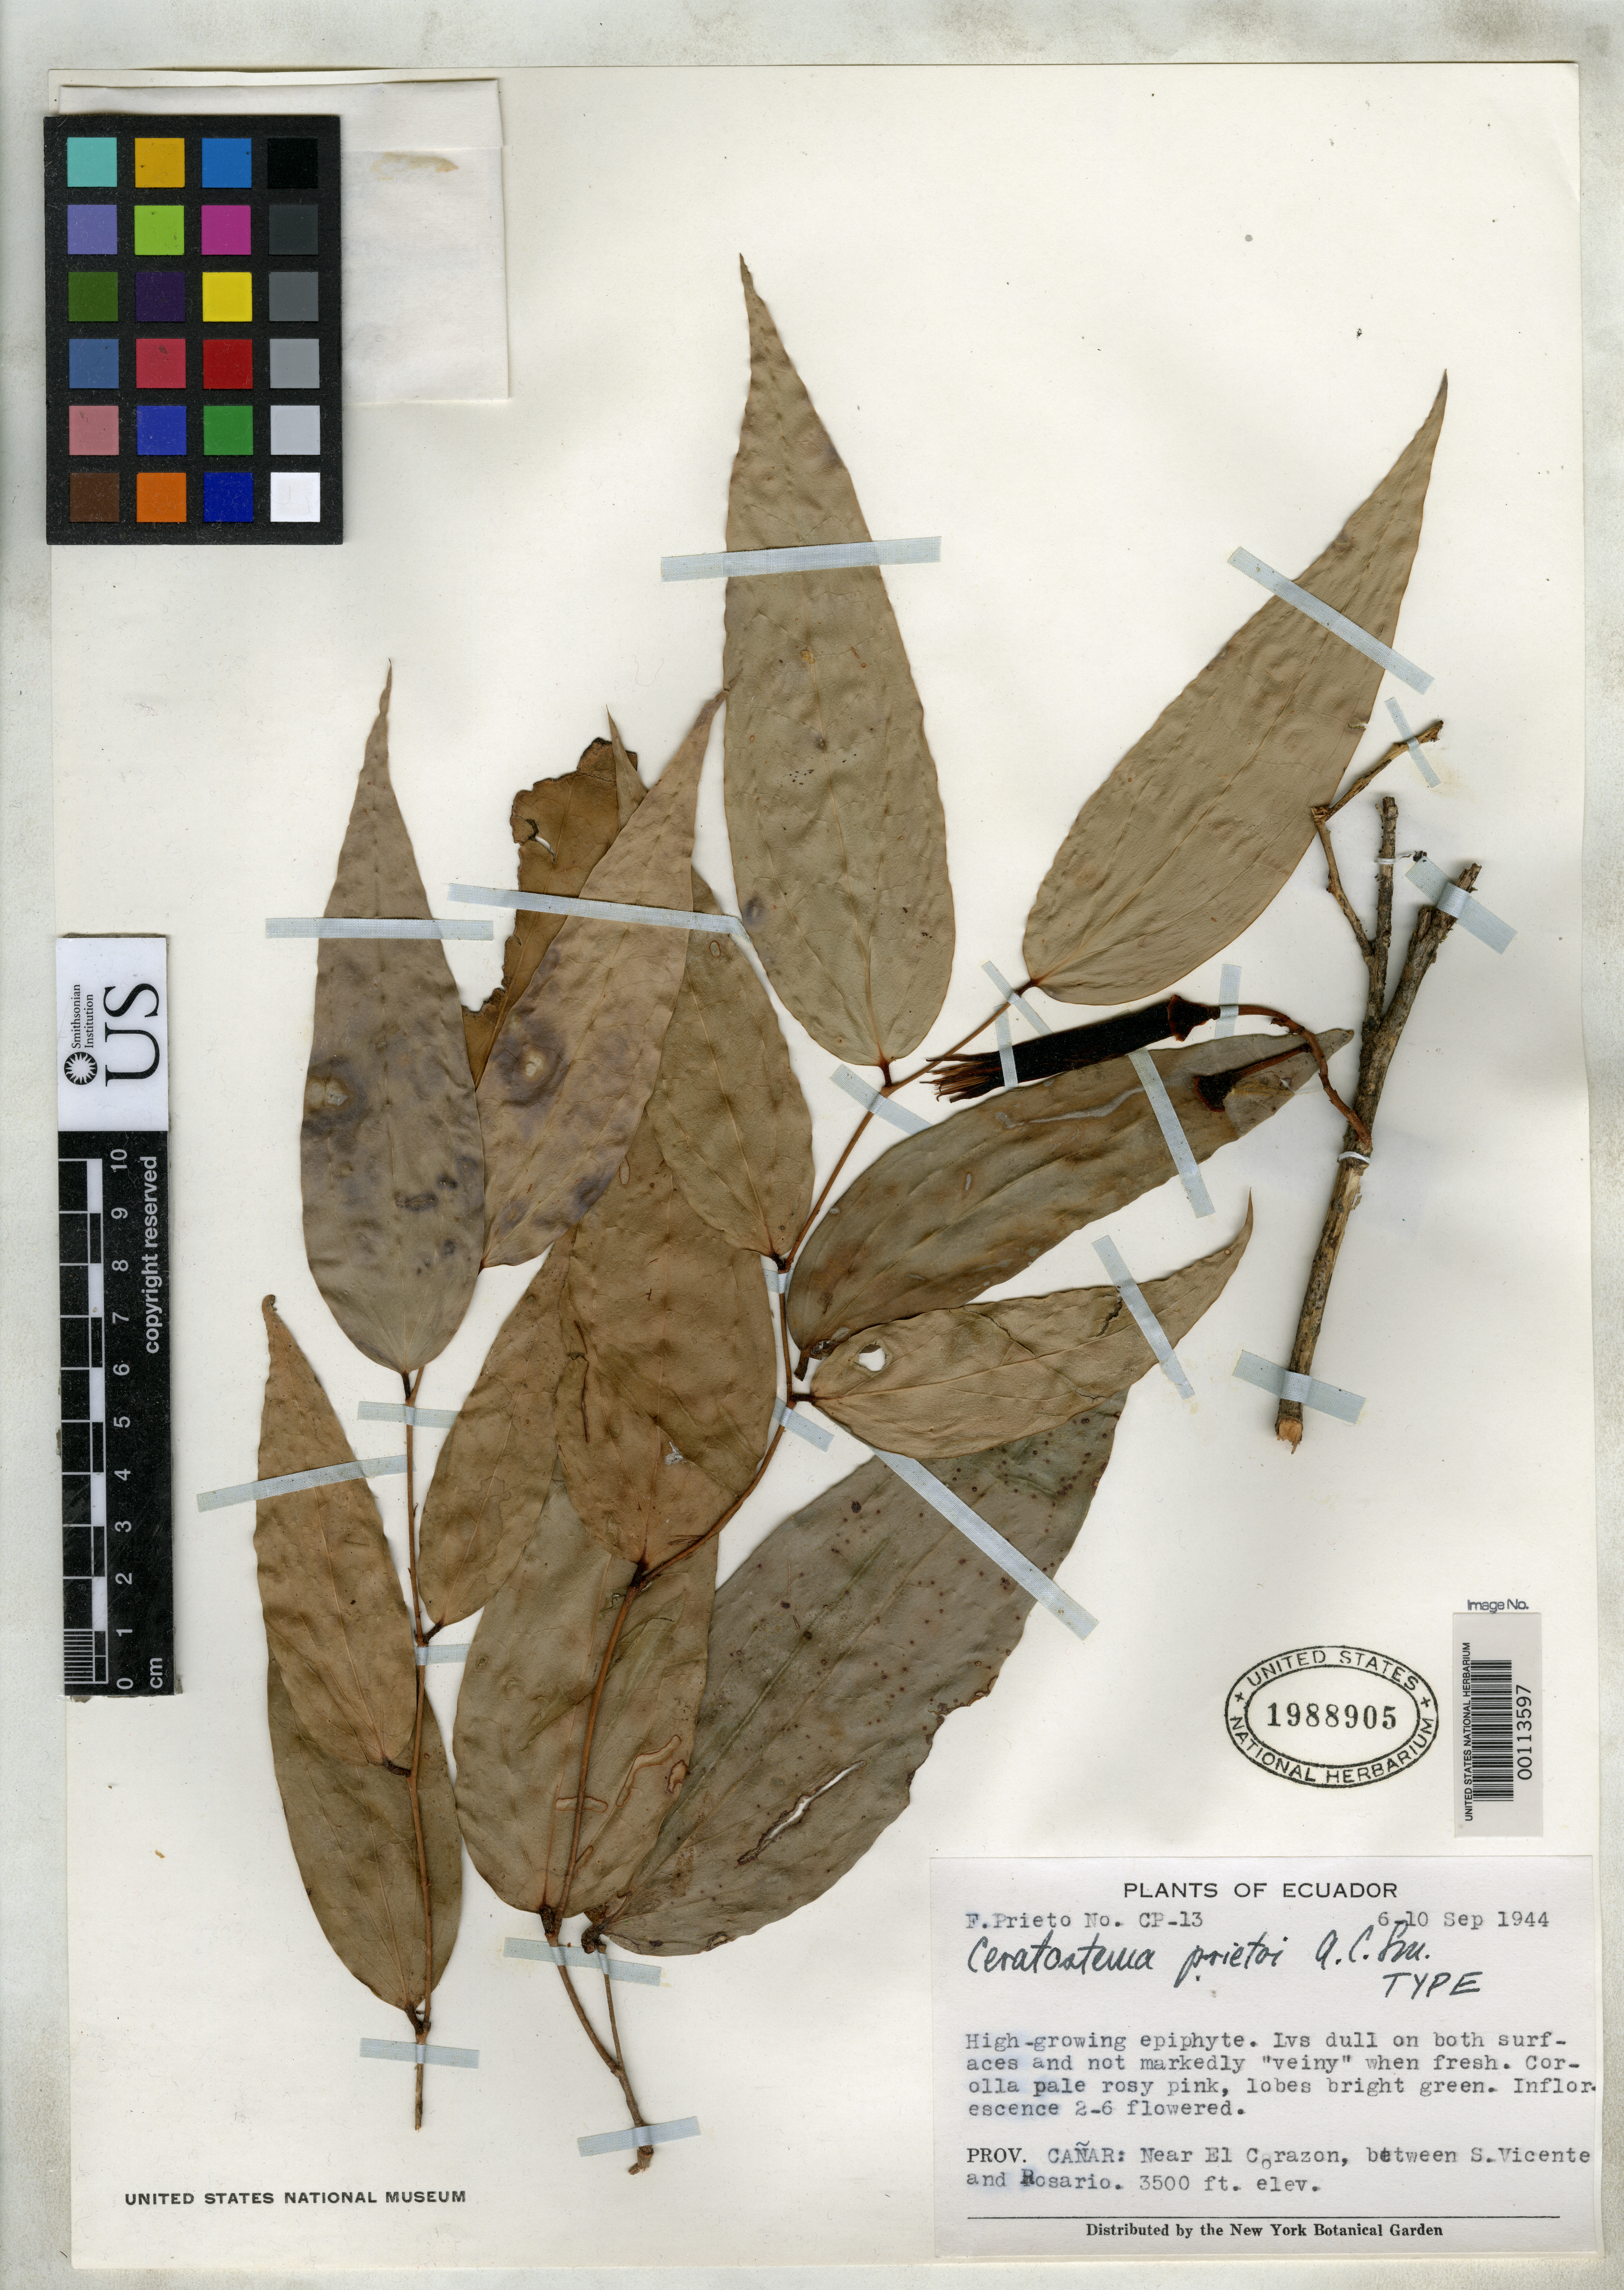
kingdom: Plantae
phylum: Tracheophyta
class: Magnoliopsida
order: Ericales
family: Ericaceae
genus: Ceratostema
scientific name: Ceratostema prietoi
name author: A.C. Sm.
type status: Holotype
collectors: F. Prieto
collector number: CP-13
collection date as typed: Sep 1944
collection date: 1944-09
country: Ecuador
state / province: Cañar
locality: Near El Corozon, between San Vicente & Rosario.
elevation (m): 1067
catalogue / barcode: US 1988905